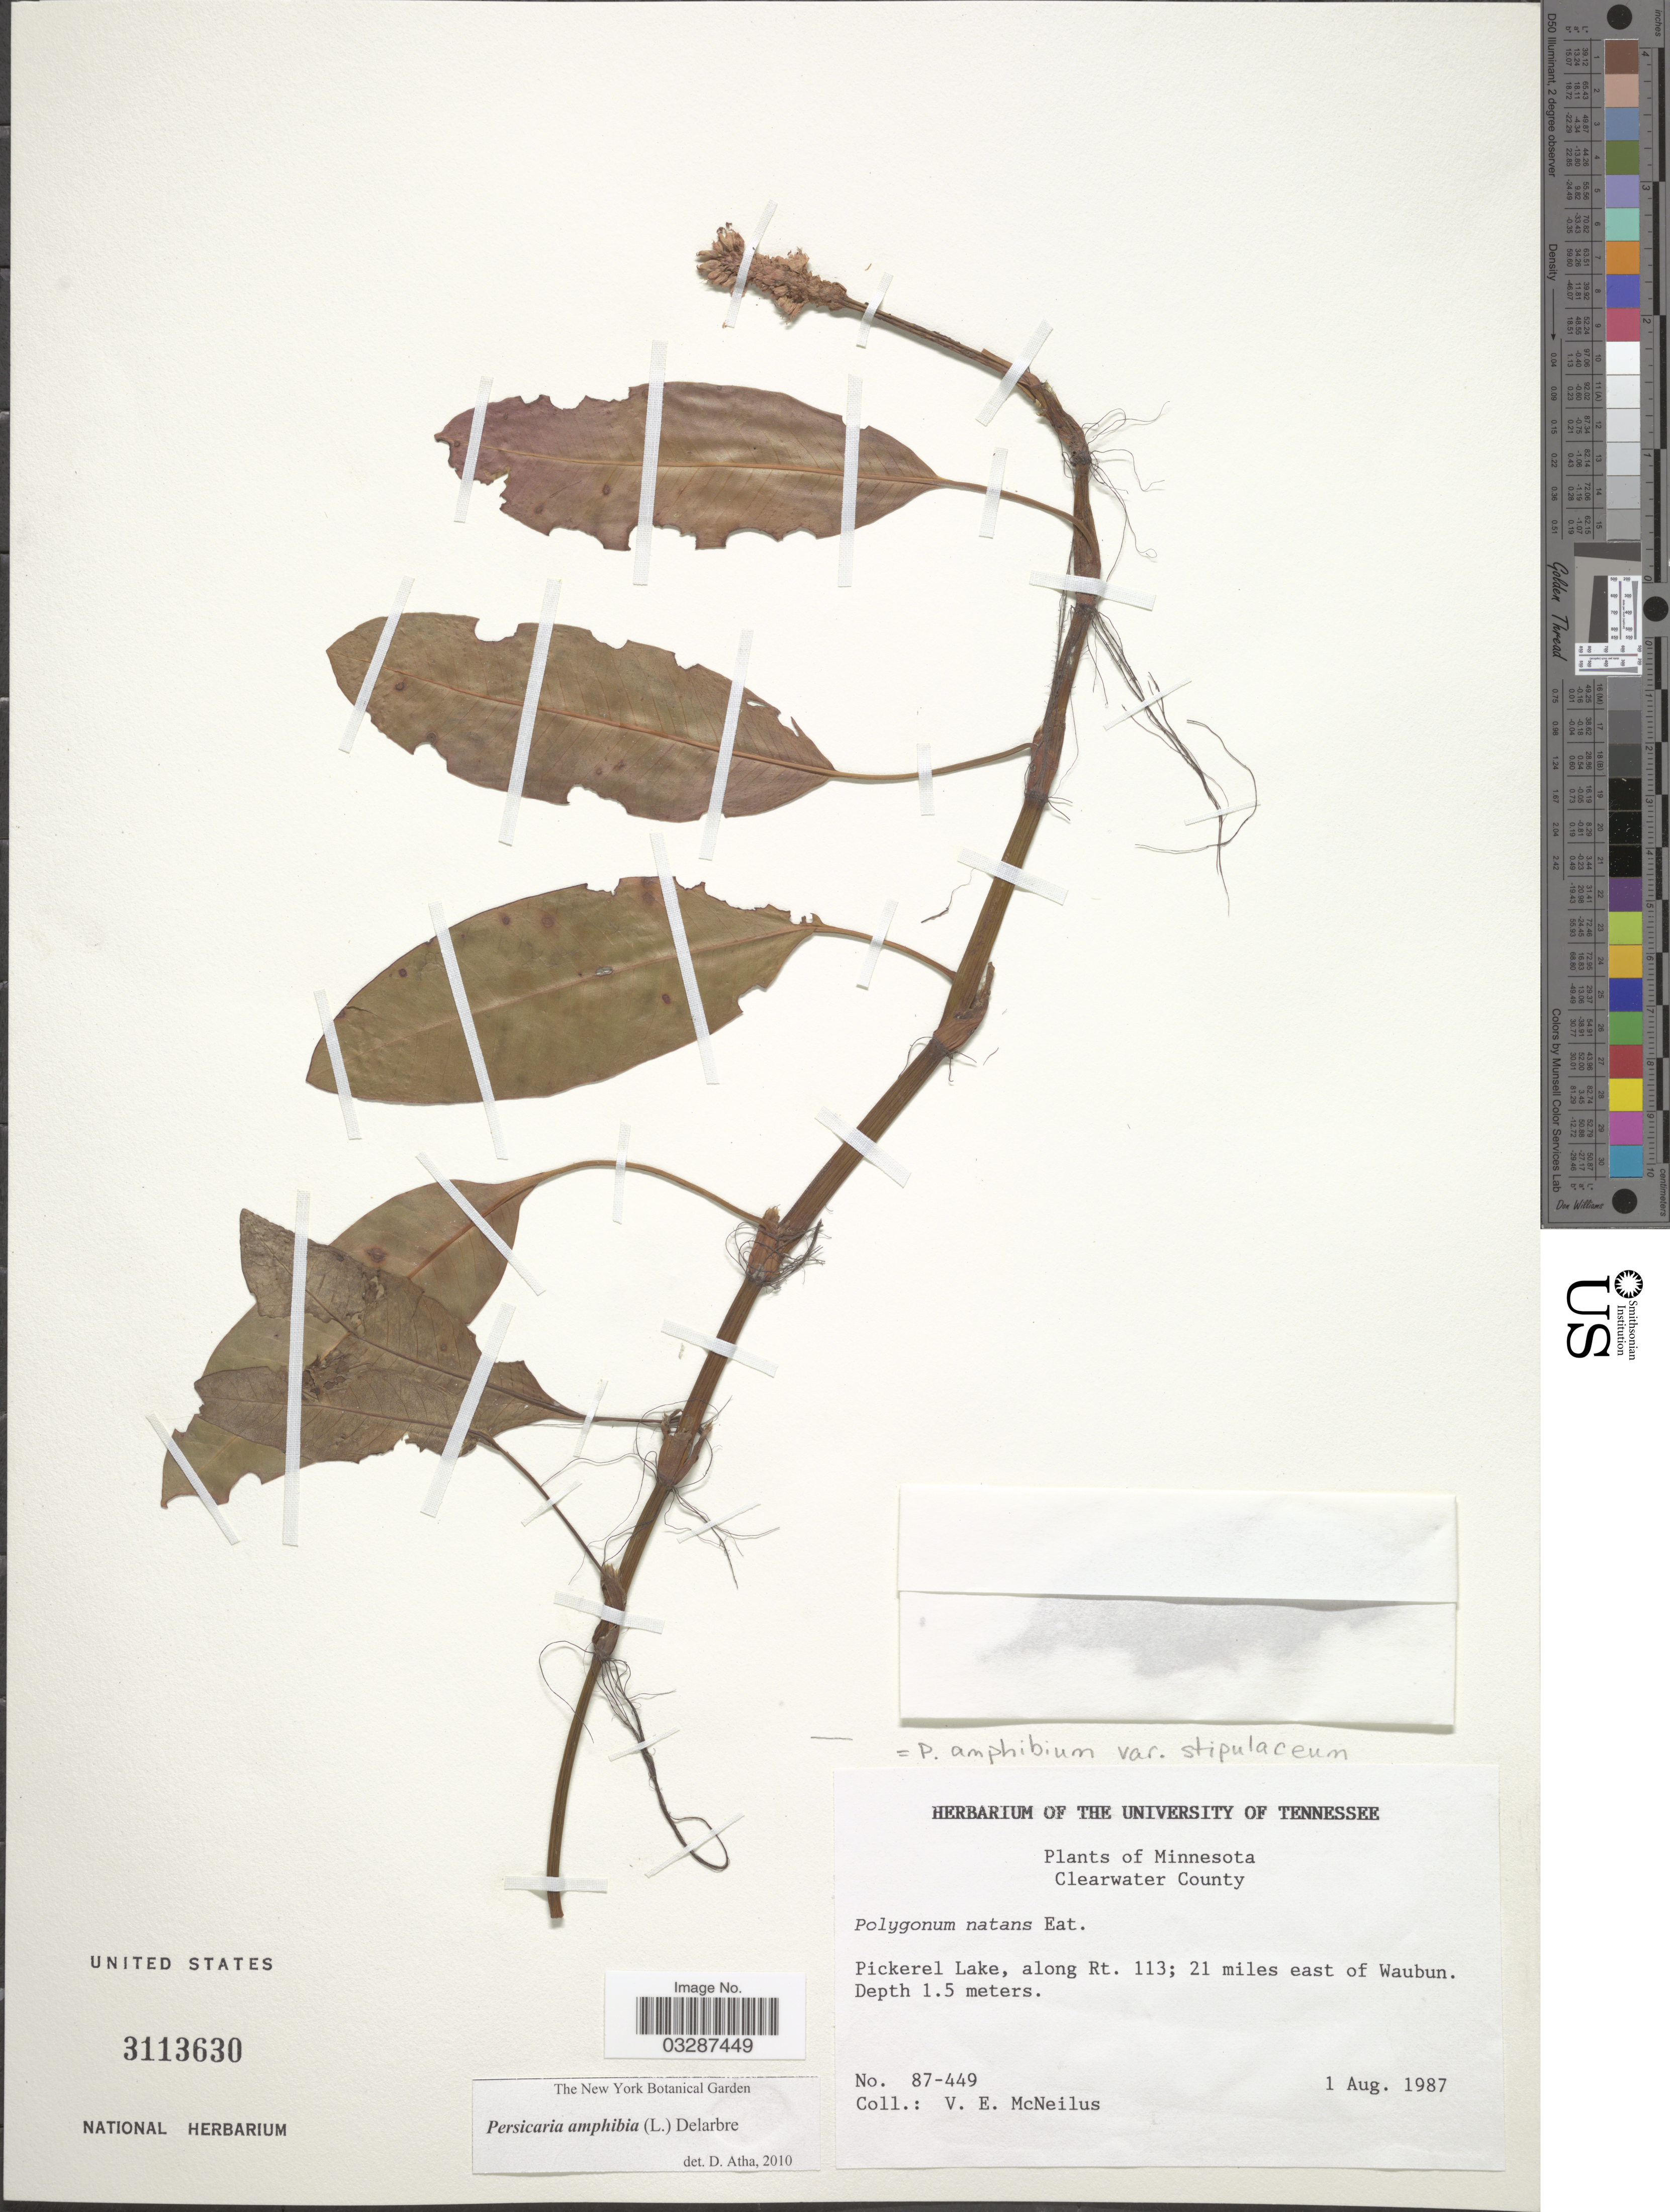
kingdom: Plantae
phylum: Tracheophyta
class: Magnoliopsida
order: Caryophyllales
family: Polygonaceae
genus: Persicaria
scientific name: Persicaria amphibia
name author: (L.) Delarbre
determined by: Atha, D. E.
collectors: V. Mcneilus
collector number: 87-449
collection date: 1987-08-01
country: United States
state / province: Minnesota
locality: Clearwater County. Pickerel Lake, along Rt. 113; 21 miles east of Waubun.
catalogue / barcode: US 3113630